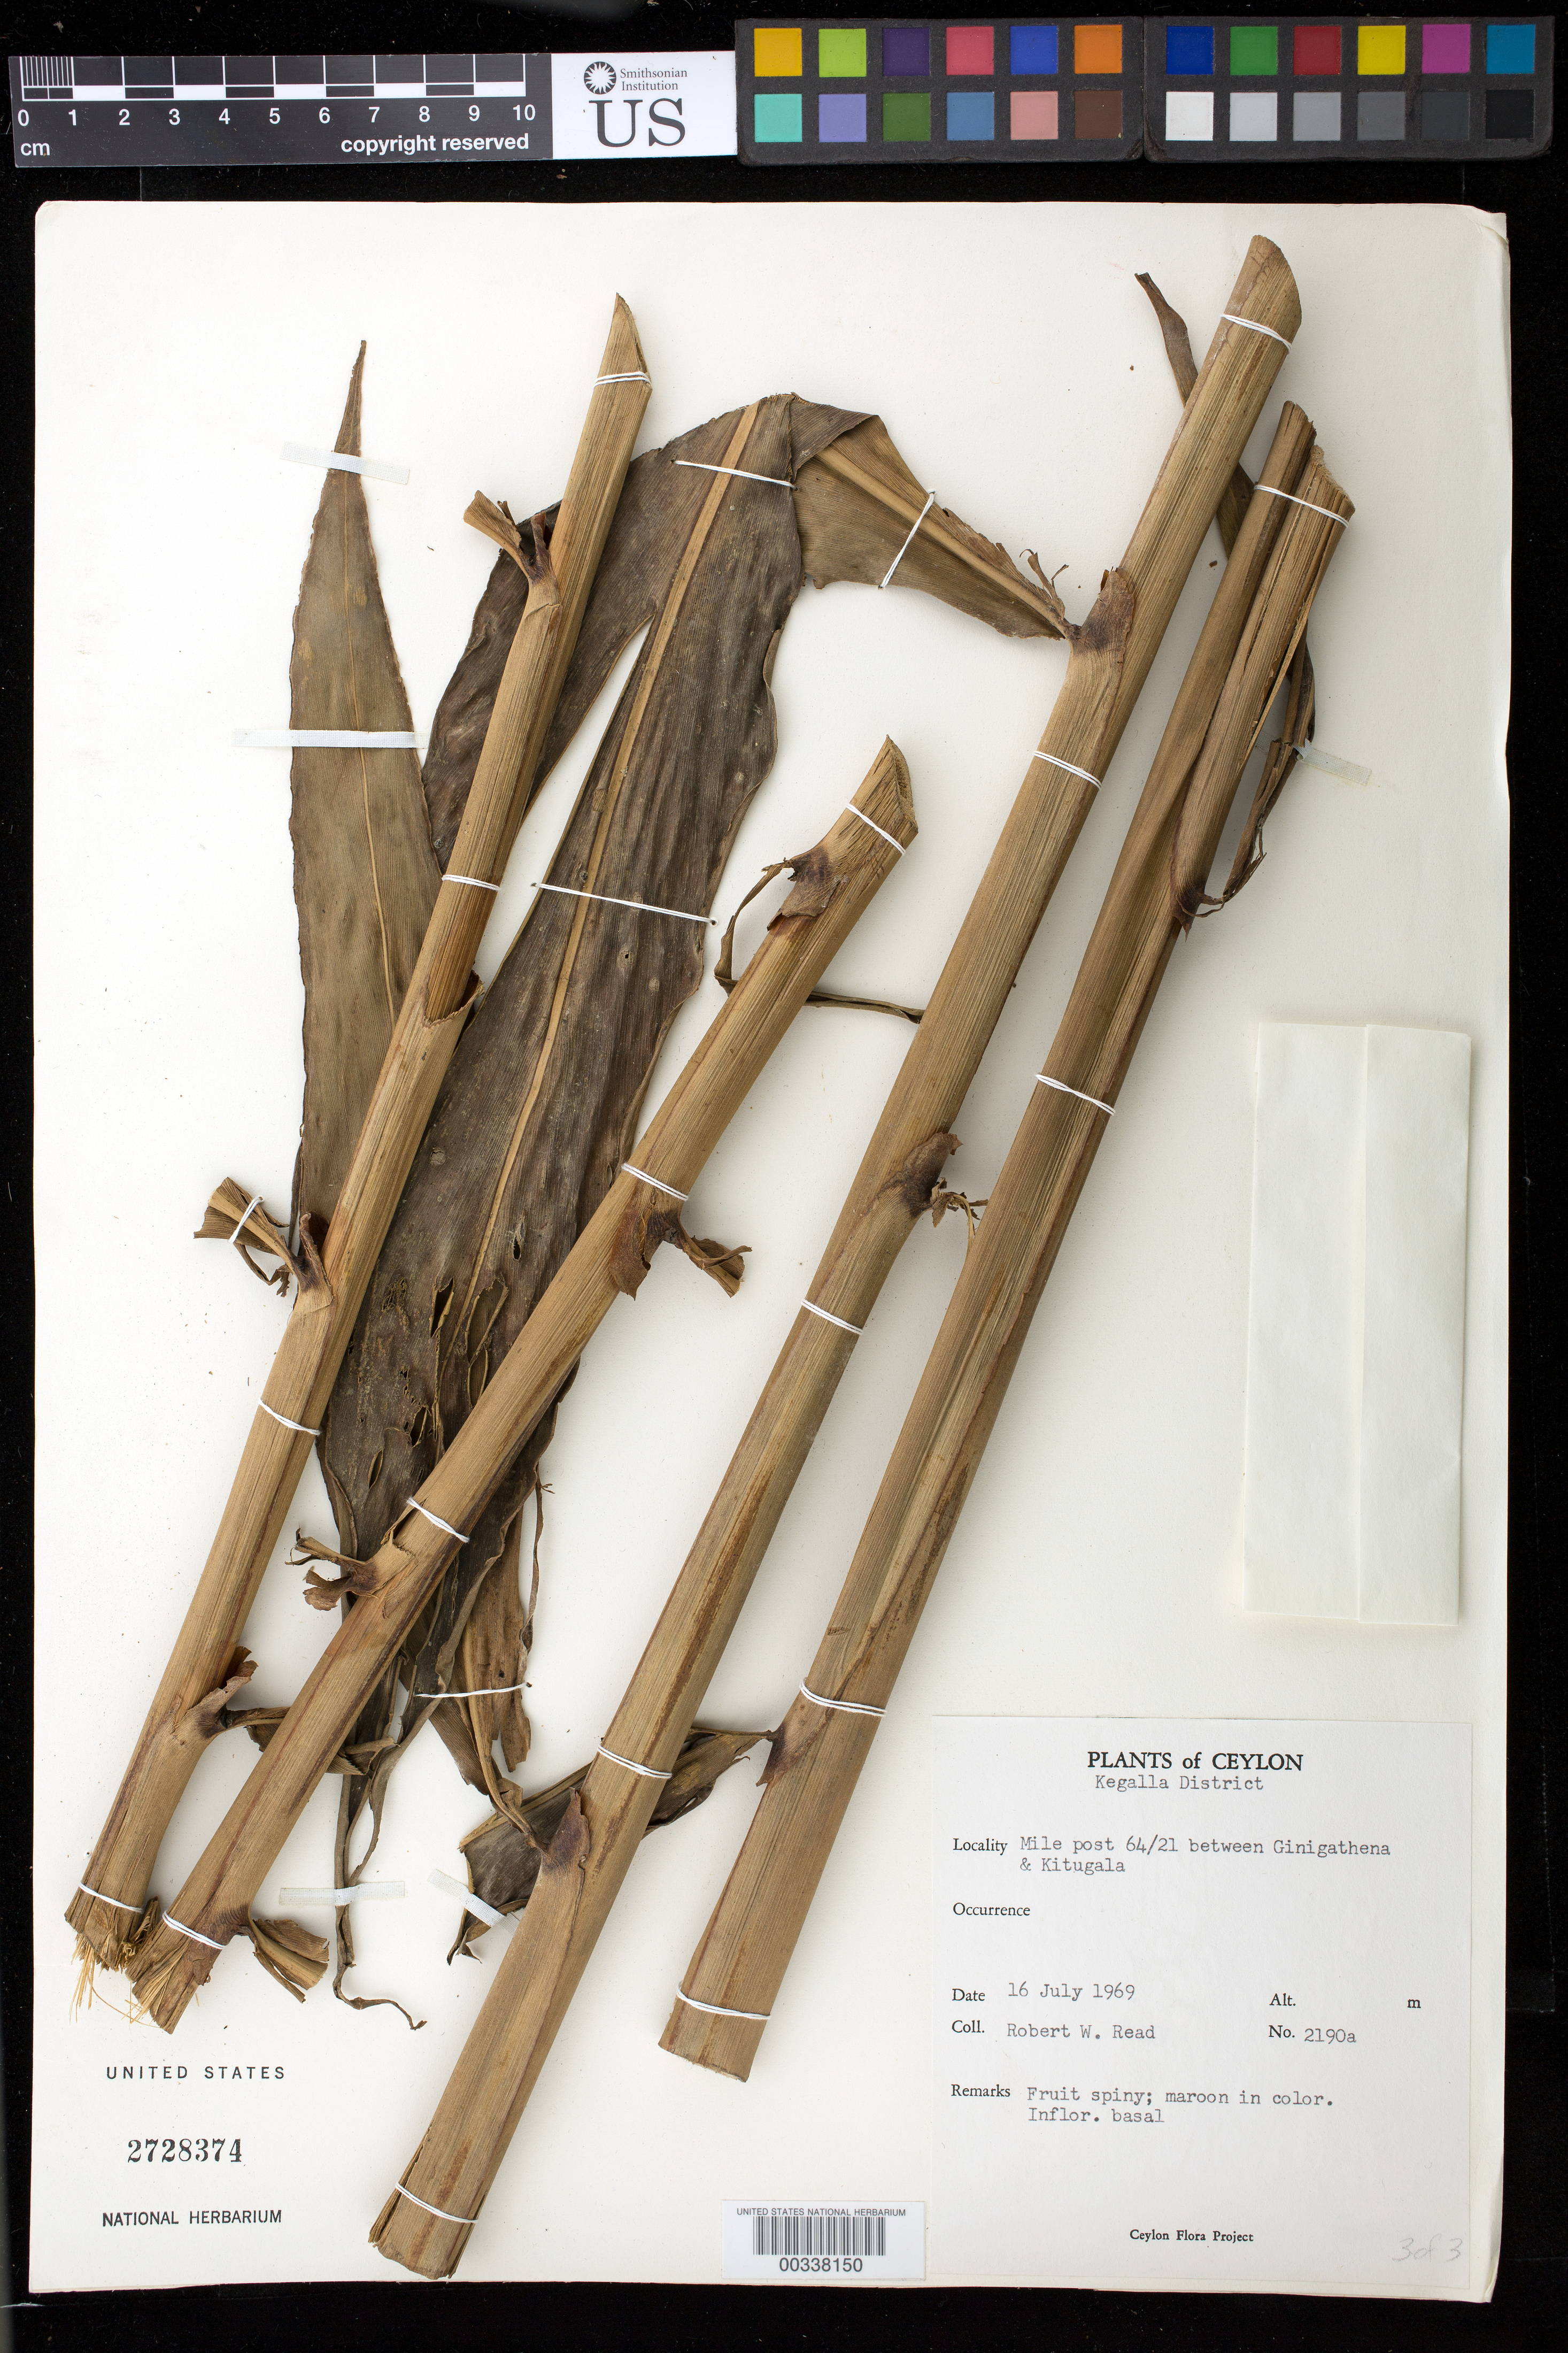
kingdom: Plantae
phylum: Tracheophyta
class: Liliopsida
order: Zingiberales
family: Zingiberaceae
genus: Meistera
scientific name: Meistera echinocarpa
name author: (Alston) Škornick. & M.F. Newman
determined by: Strong, Mark T., (BOT), Smithsonian Institution - National Museum of Natural History (UNITED STATES)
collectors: R. W. Read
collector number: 2190a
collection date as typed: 16 Jul 1969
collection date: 1969-07-16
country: Sri Lanka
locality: Kegalla dist, mile post 64/21 between ginigathena and kitugala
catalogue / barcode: US 2728374